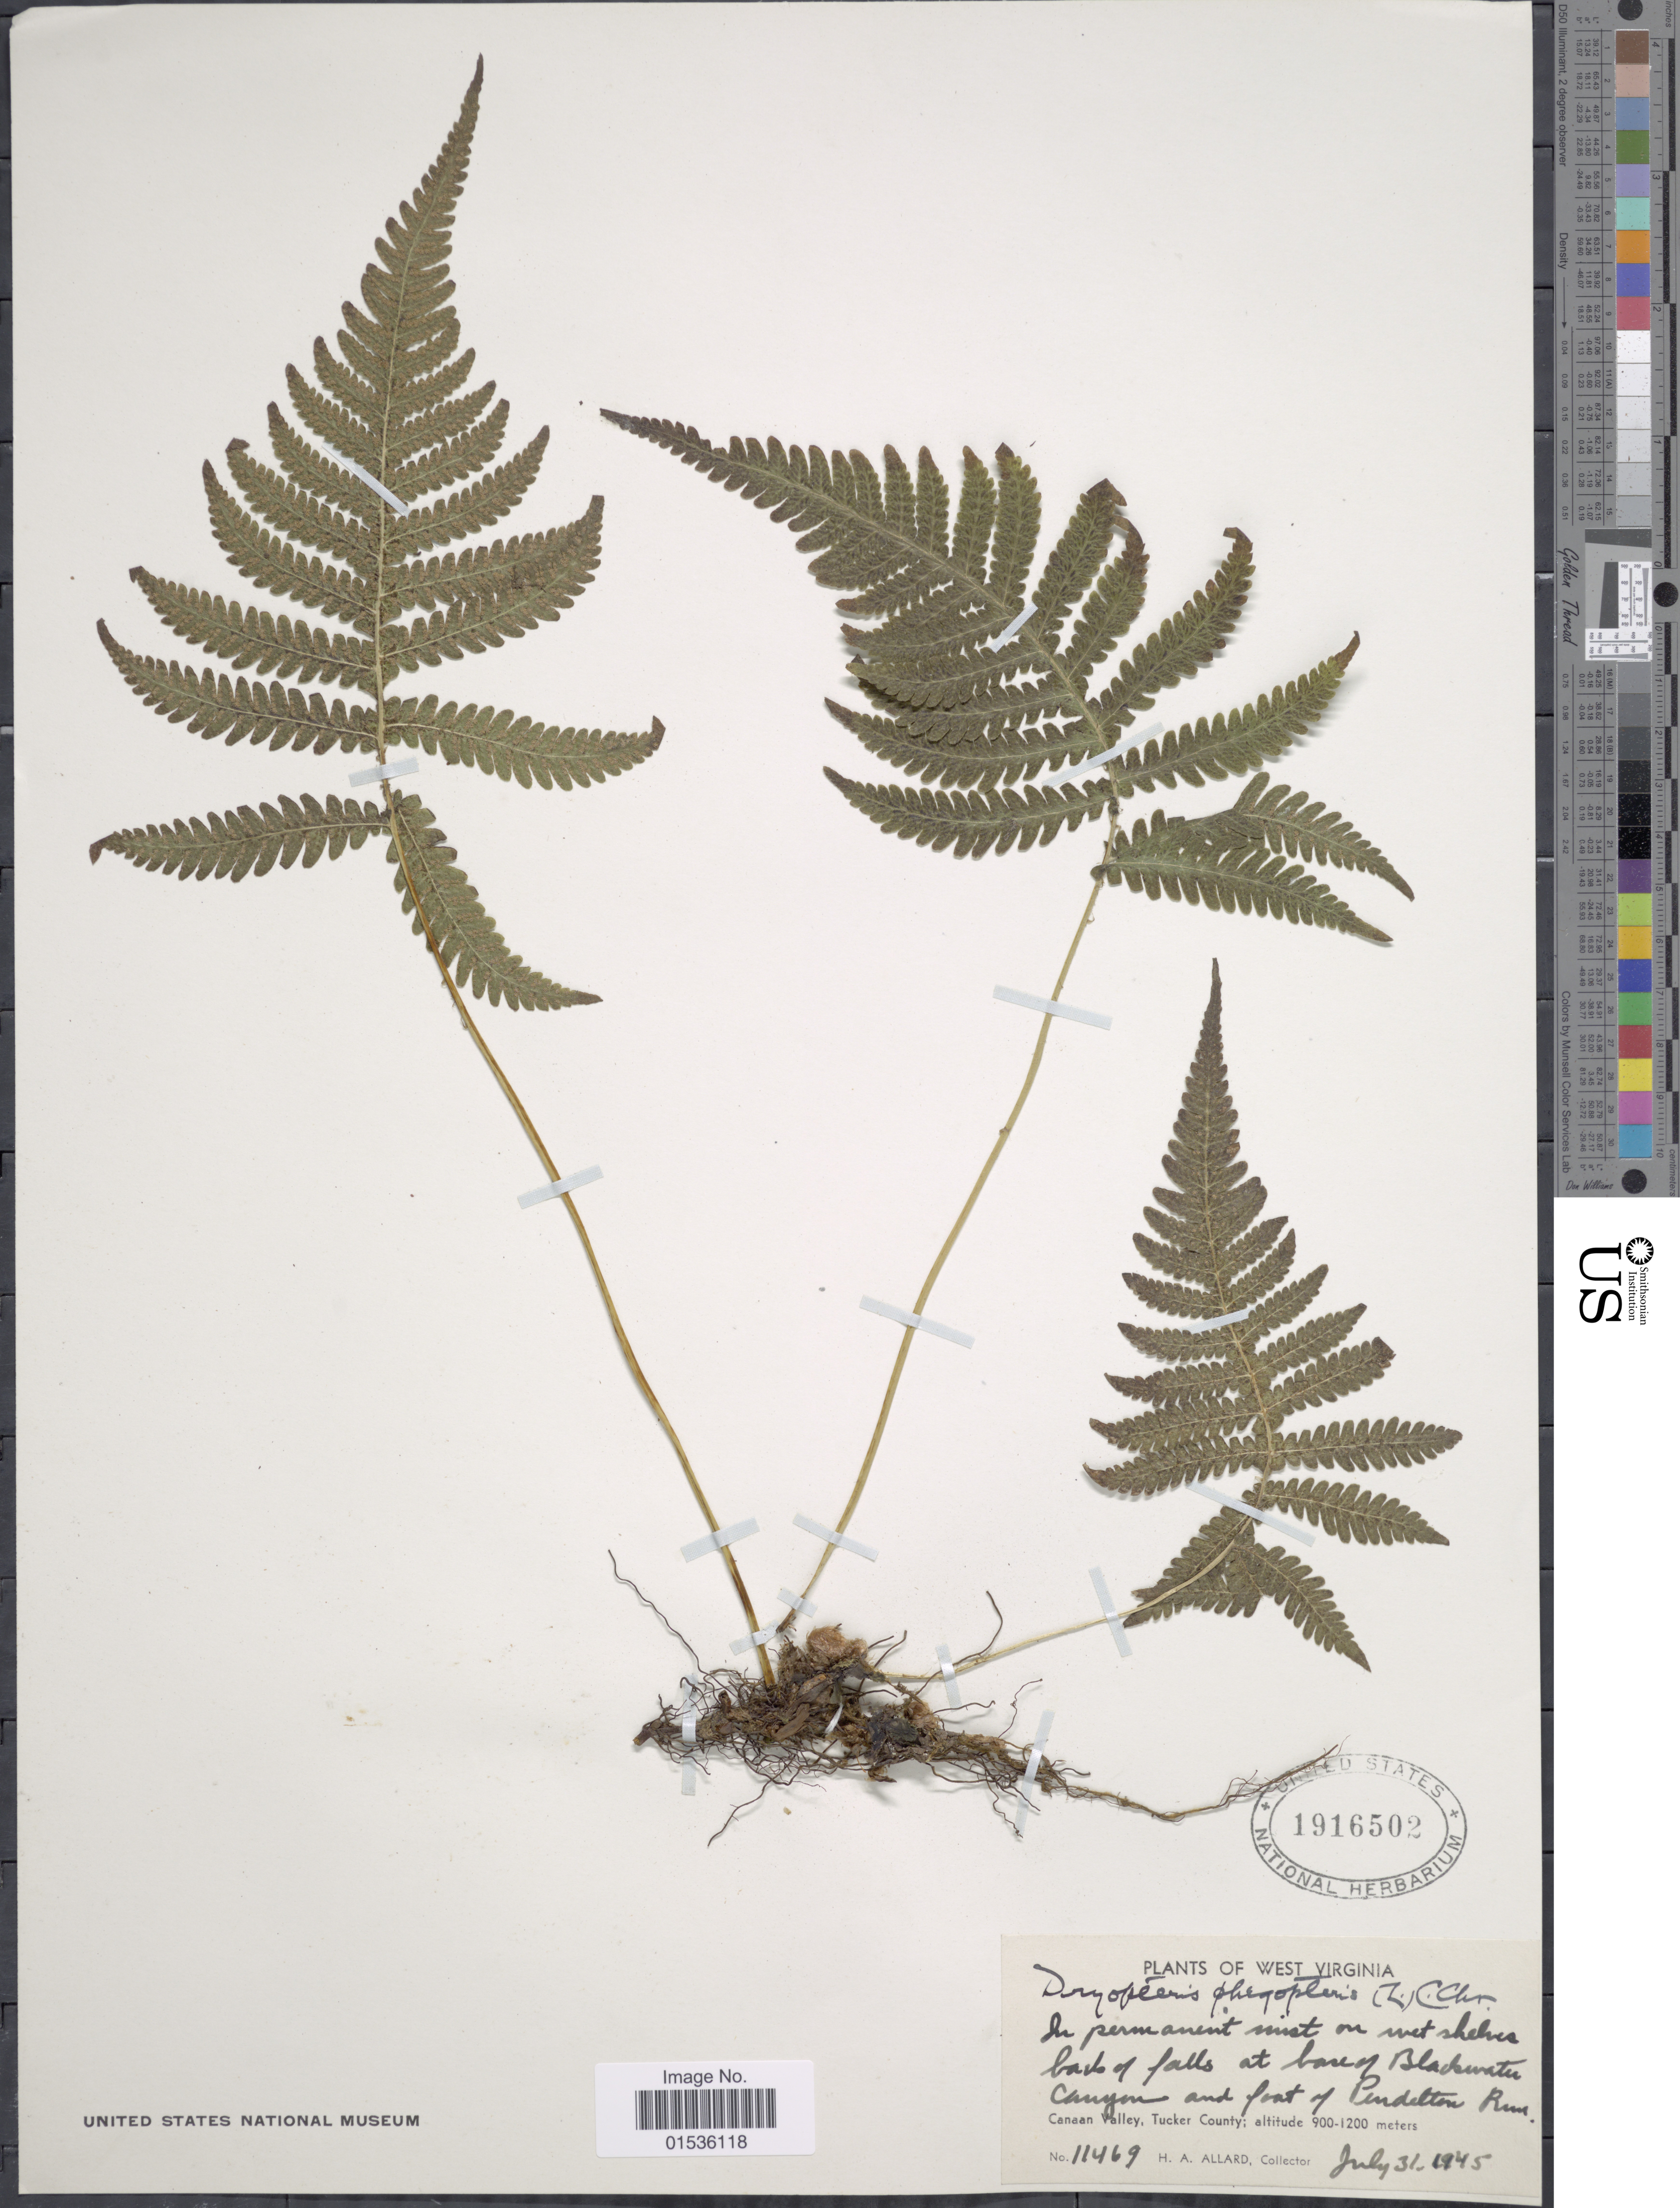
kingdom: Plantae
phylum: Tracheophyta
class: Polypodiopsida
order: Polypodiales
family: Thelypteridaceae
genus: Phegopteris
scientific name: Phegopteris connectilis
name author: (Michx.) Watt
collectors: H. A. Allard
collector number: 11469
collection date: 1945-07-31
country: United States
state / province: West Virginia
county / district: Tucker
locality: On wet shelves back of falls at base of Blackwater Canyon and foot of Pendleton Run. Canaan Valley, Tucker County, West Virginia.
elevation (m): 900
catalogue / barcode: US 1916502